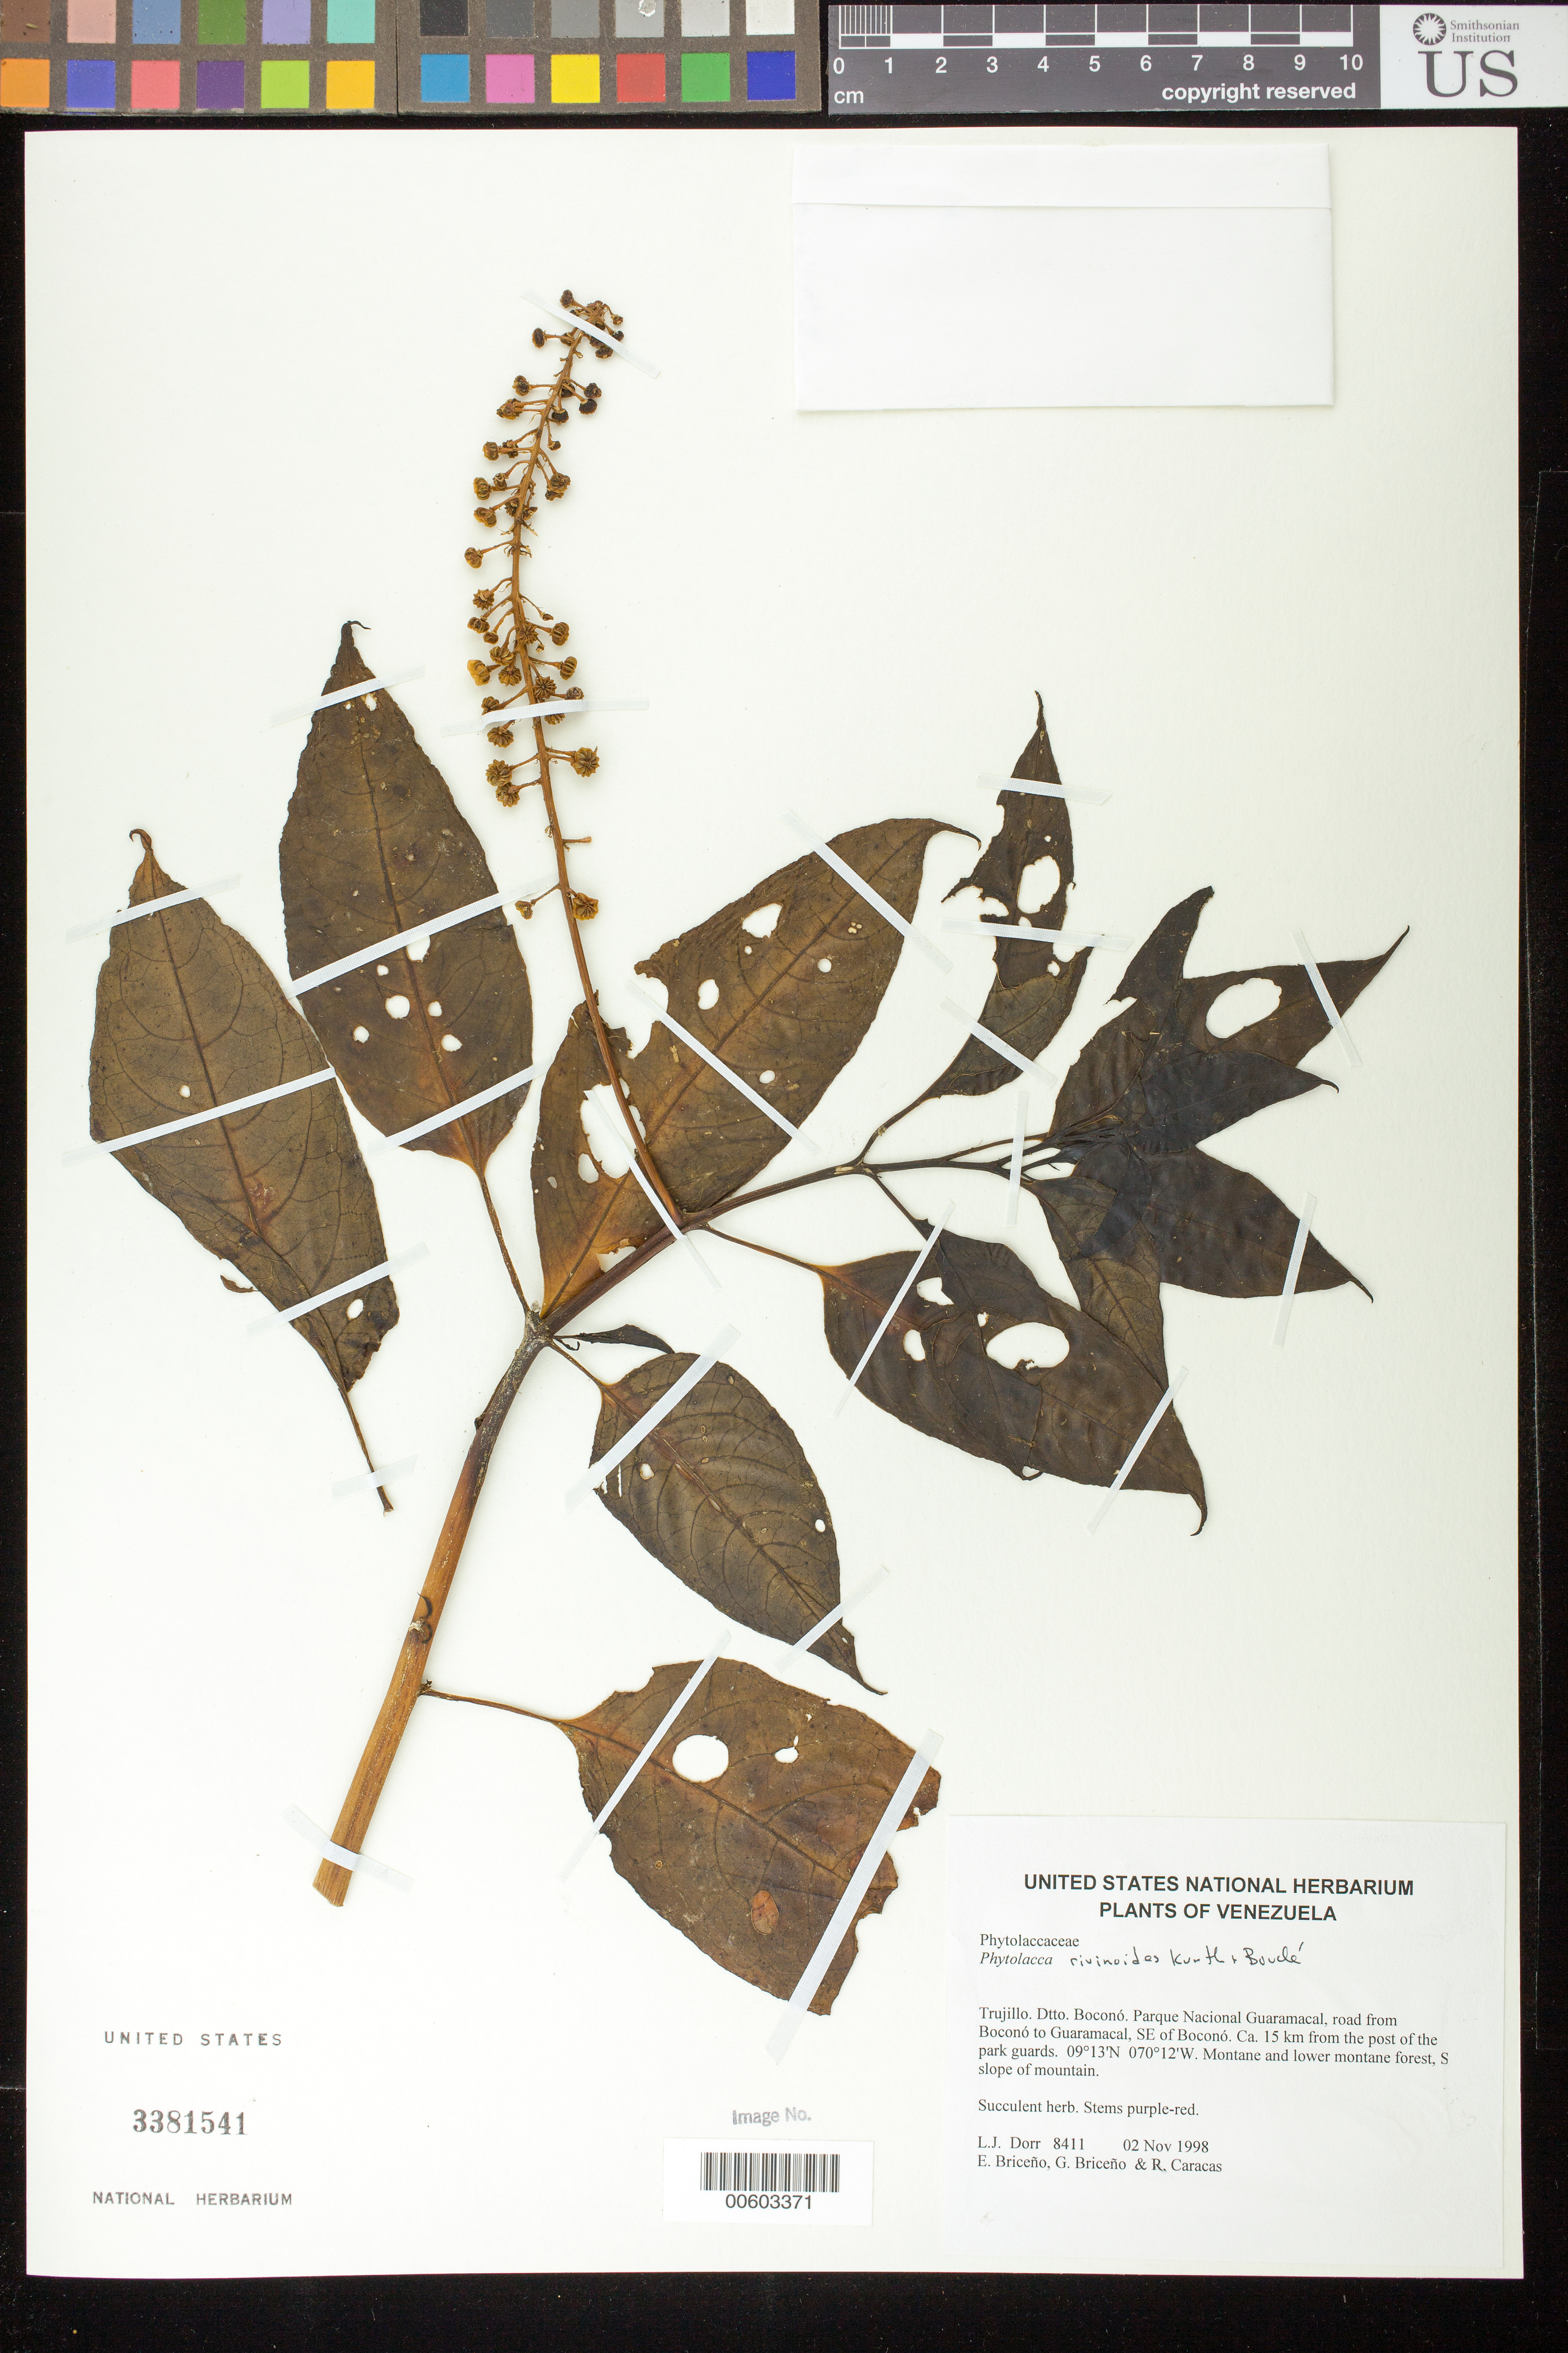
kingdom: Plantae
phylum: Tracheophyta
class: Magnoliopsida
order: Caryophyllales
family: Phytolaccaceae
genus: Phytolacca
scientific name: Phytolacca rivinoides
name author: Kunth & C.D. Bouché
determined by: Dorr, L. J., (BOT), Smithsonian Institution - National Museum of Natural History (UNITED STATES)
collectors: L. J. Dorr, E. Briceño, G. Briceño & R. Caracas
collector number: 8411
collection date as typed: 02 Nov 1998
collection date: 1998-11-02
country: Venezuela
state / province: Trujillo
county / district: Boconó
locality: Parque Nacional Guaramacal, road from Boconó to Guaramacal, SE of Boconó, ca. 15 km from the post of the park guards.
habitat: Montane and lower montane forest, S slope of mountain.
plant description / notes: CTES, F, MO, NY, PORT, US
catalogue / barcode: US 3381541